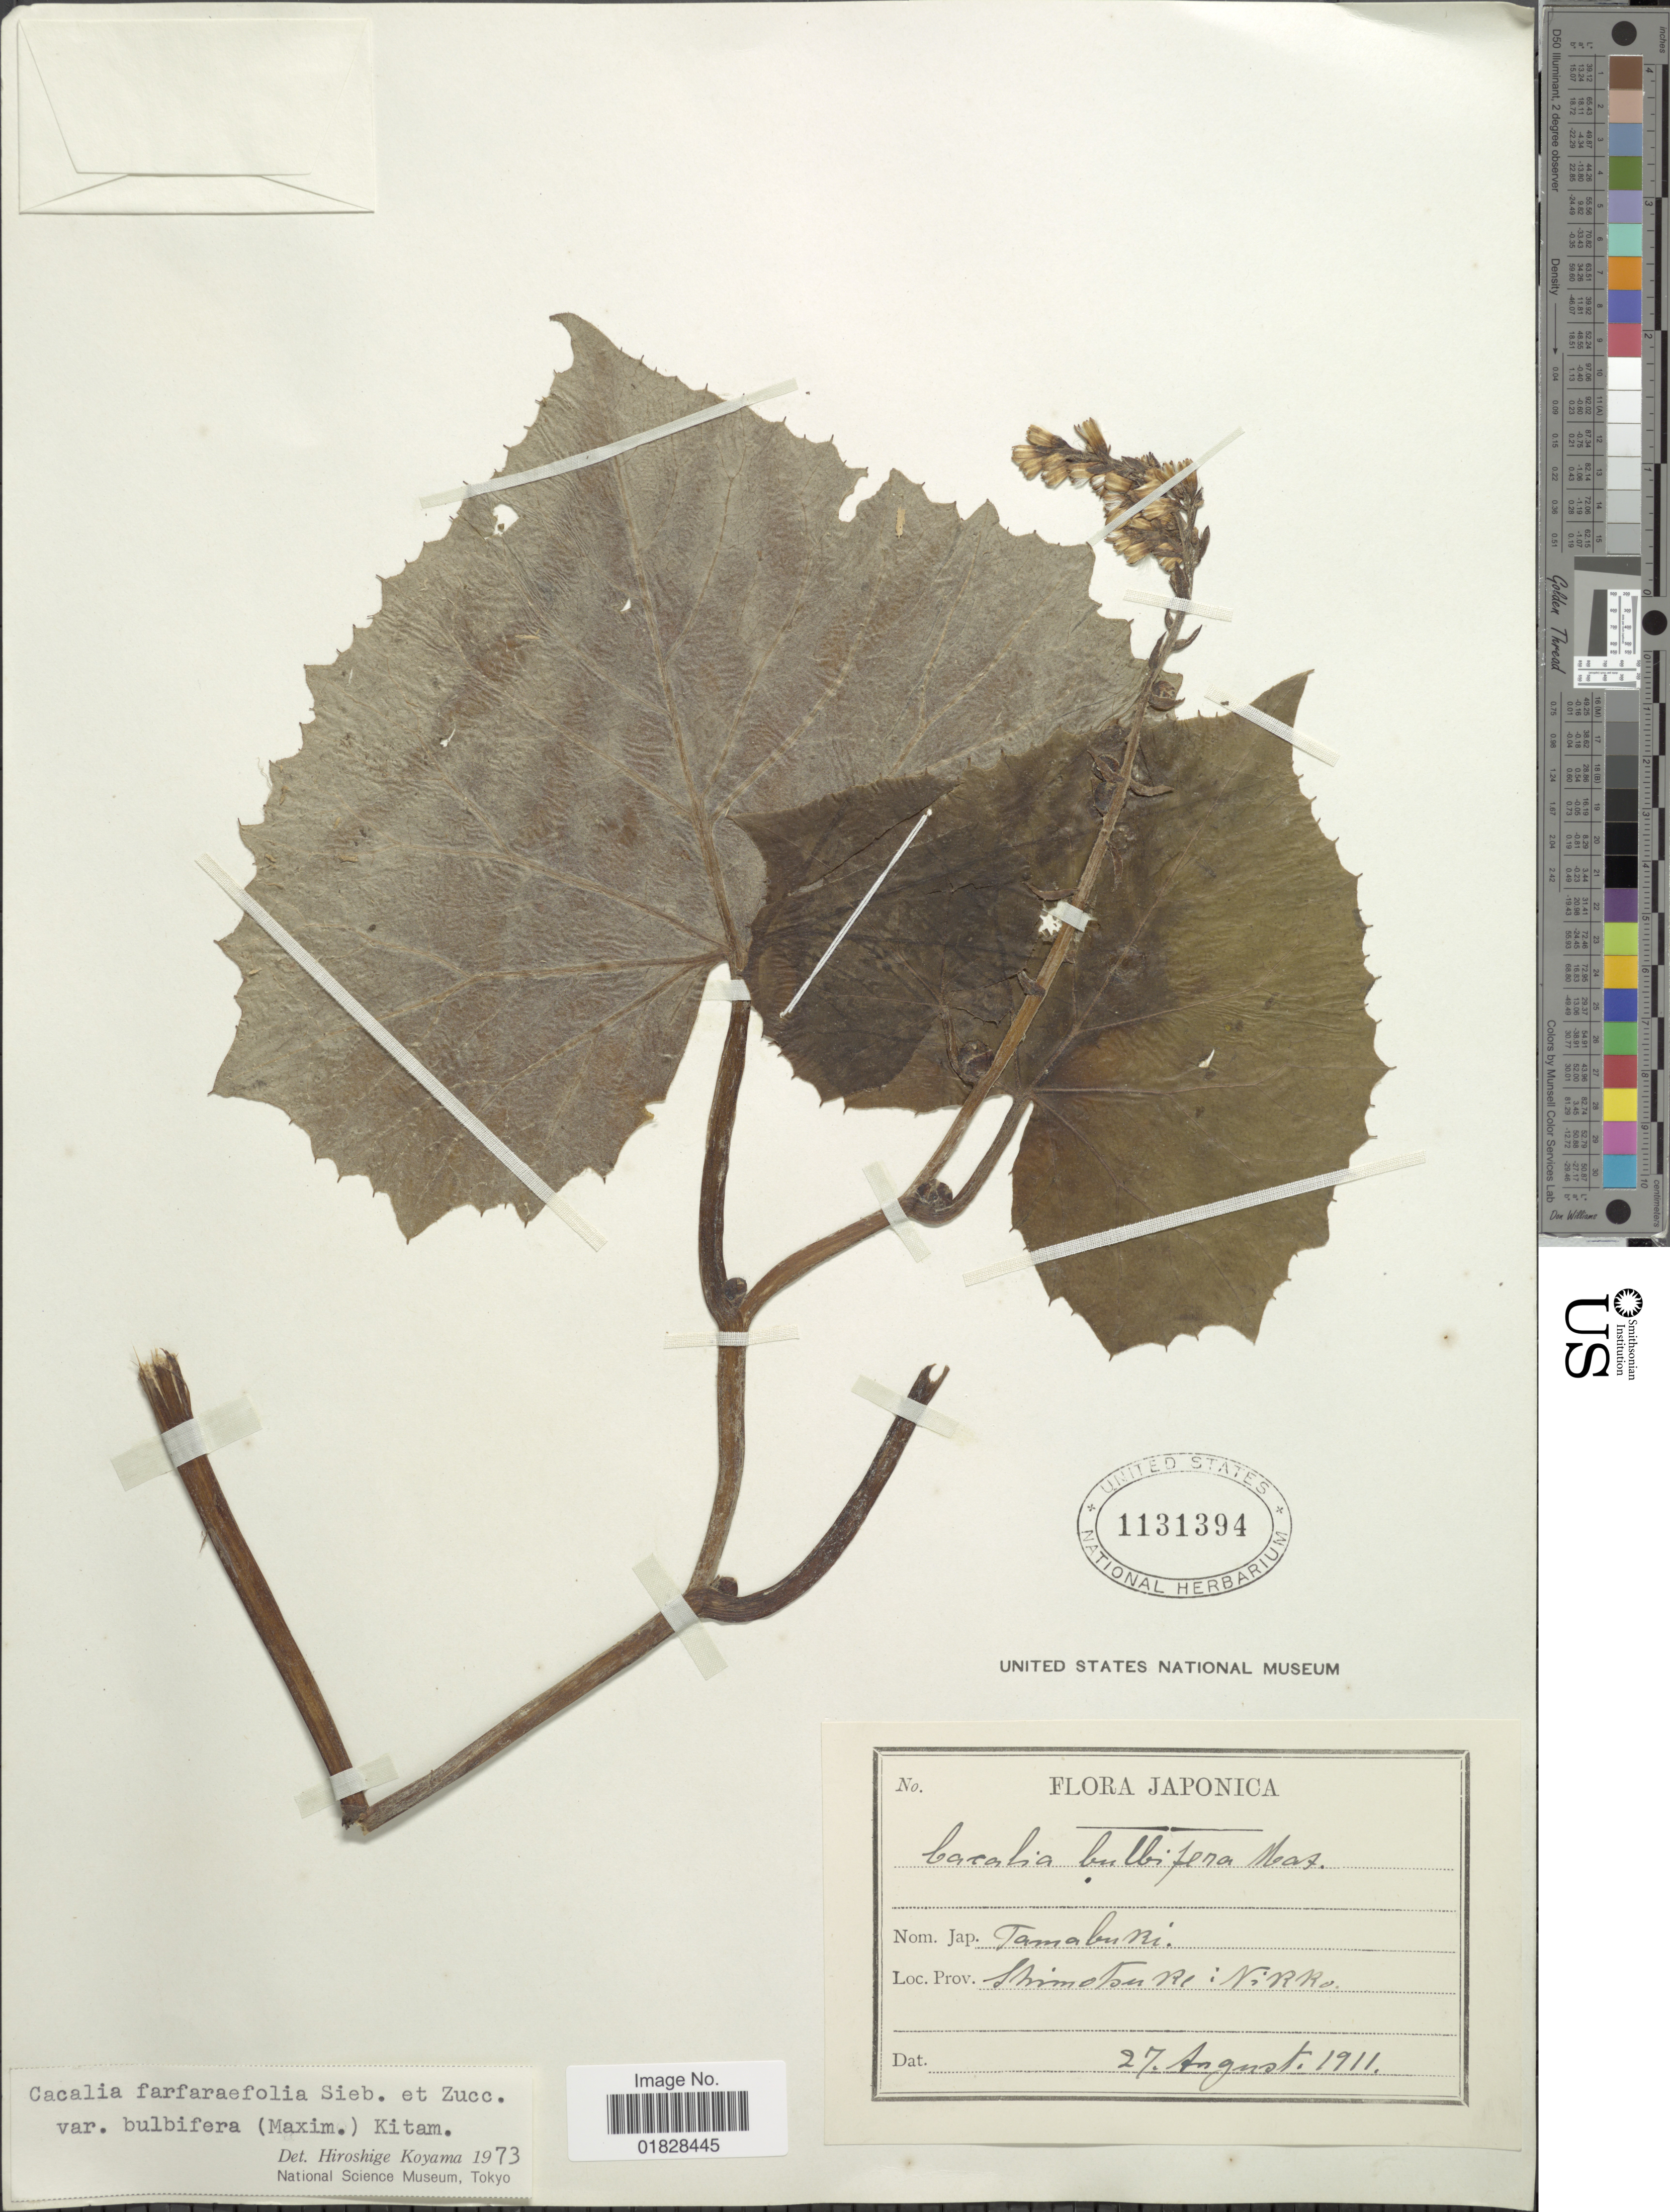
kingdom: Plantae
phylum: Tracheophyta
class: Magnoliopsida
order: Asterales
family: Asteraceae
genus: Parasenecio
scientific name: Parasenecio farfarifolius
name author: (Siebold & Zucc.) H. Koyama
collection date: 1911-08-27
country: Japan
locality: Japonica. Shimotsuke: Nikko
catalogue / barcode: US 1131394